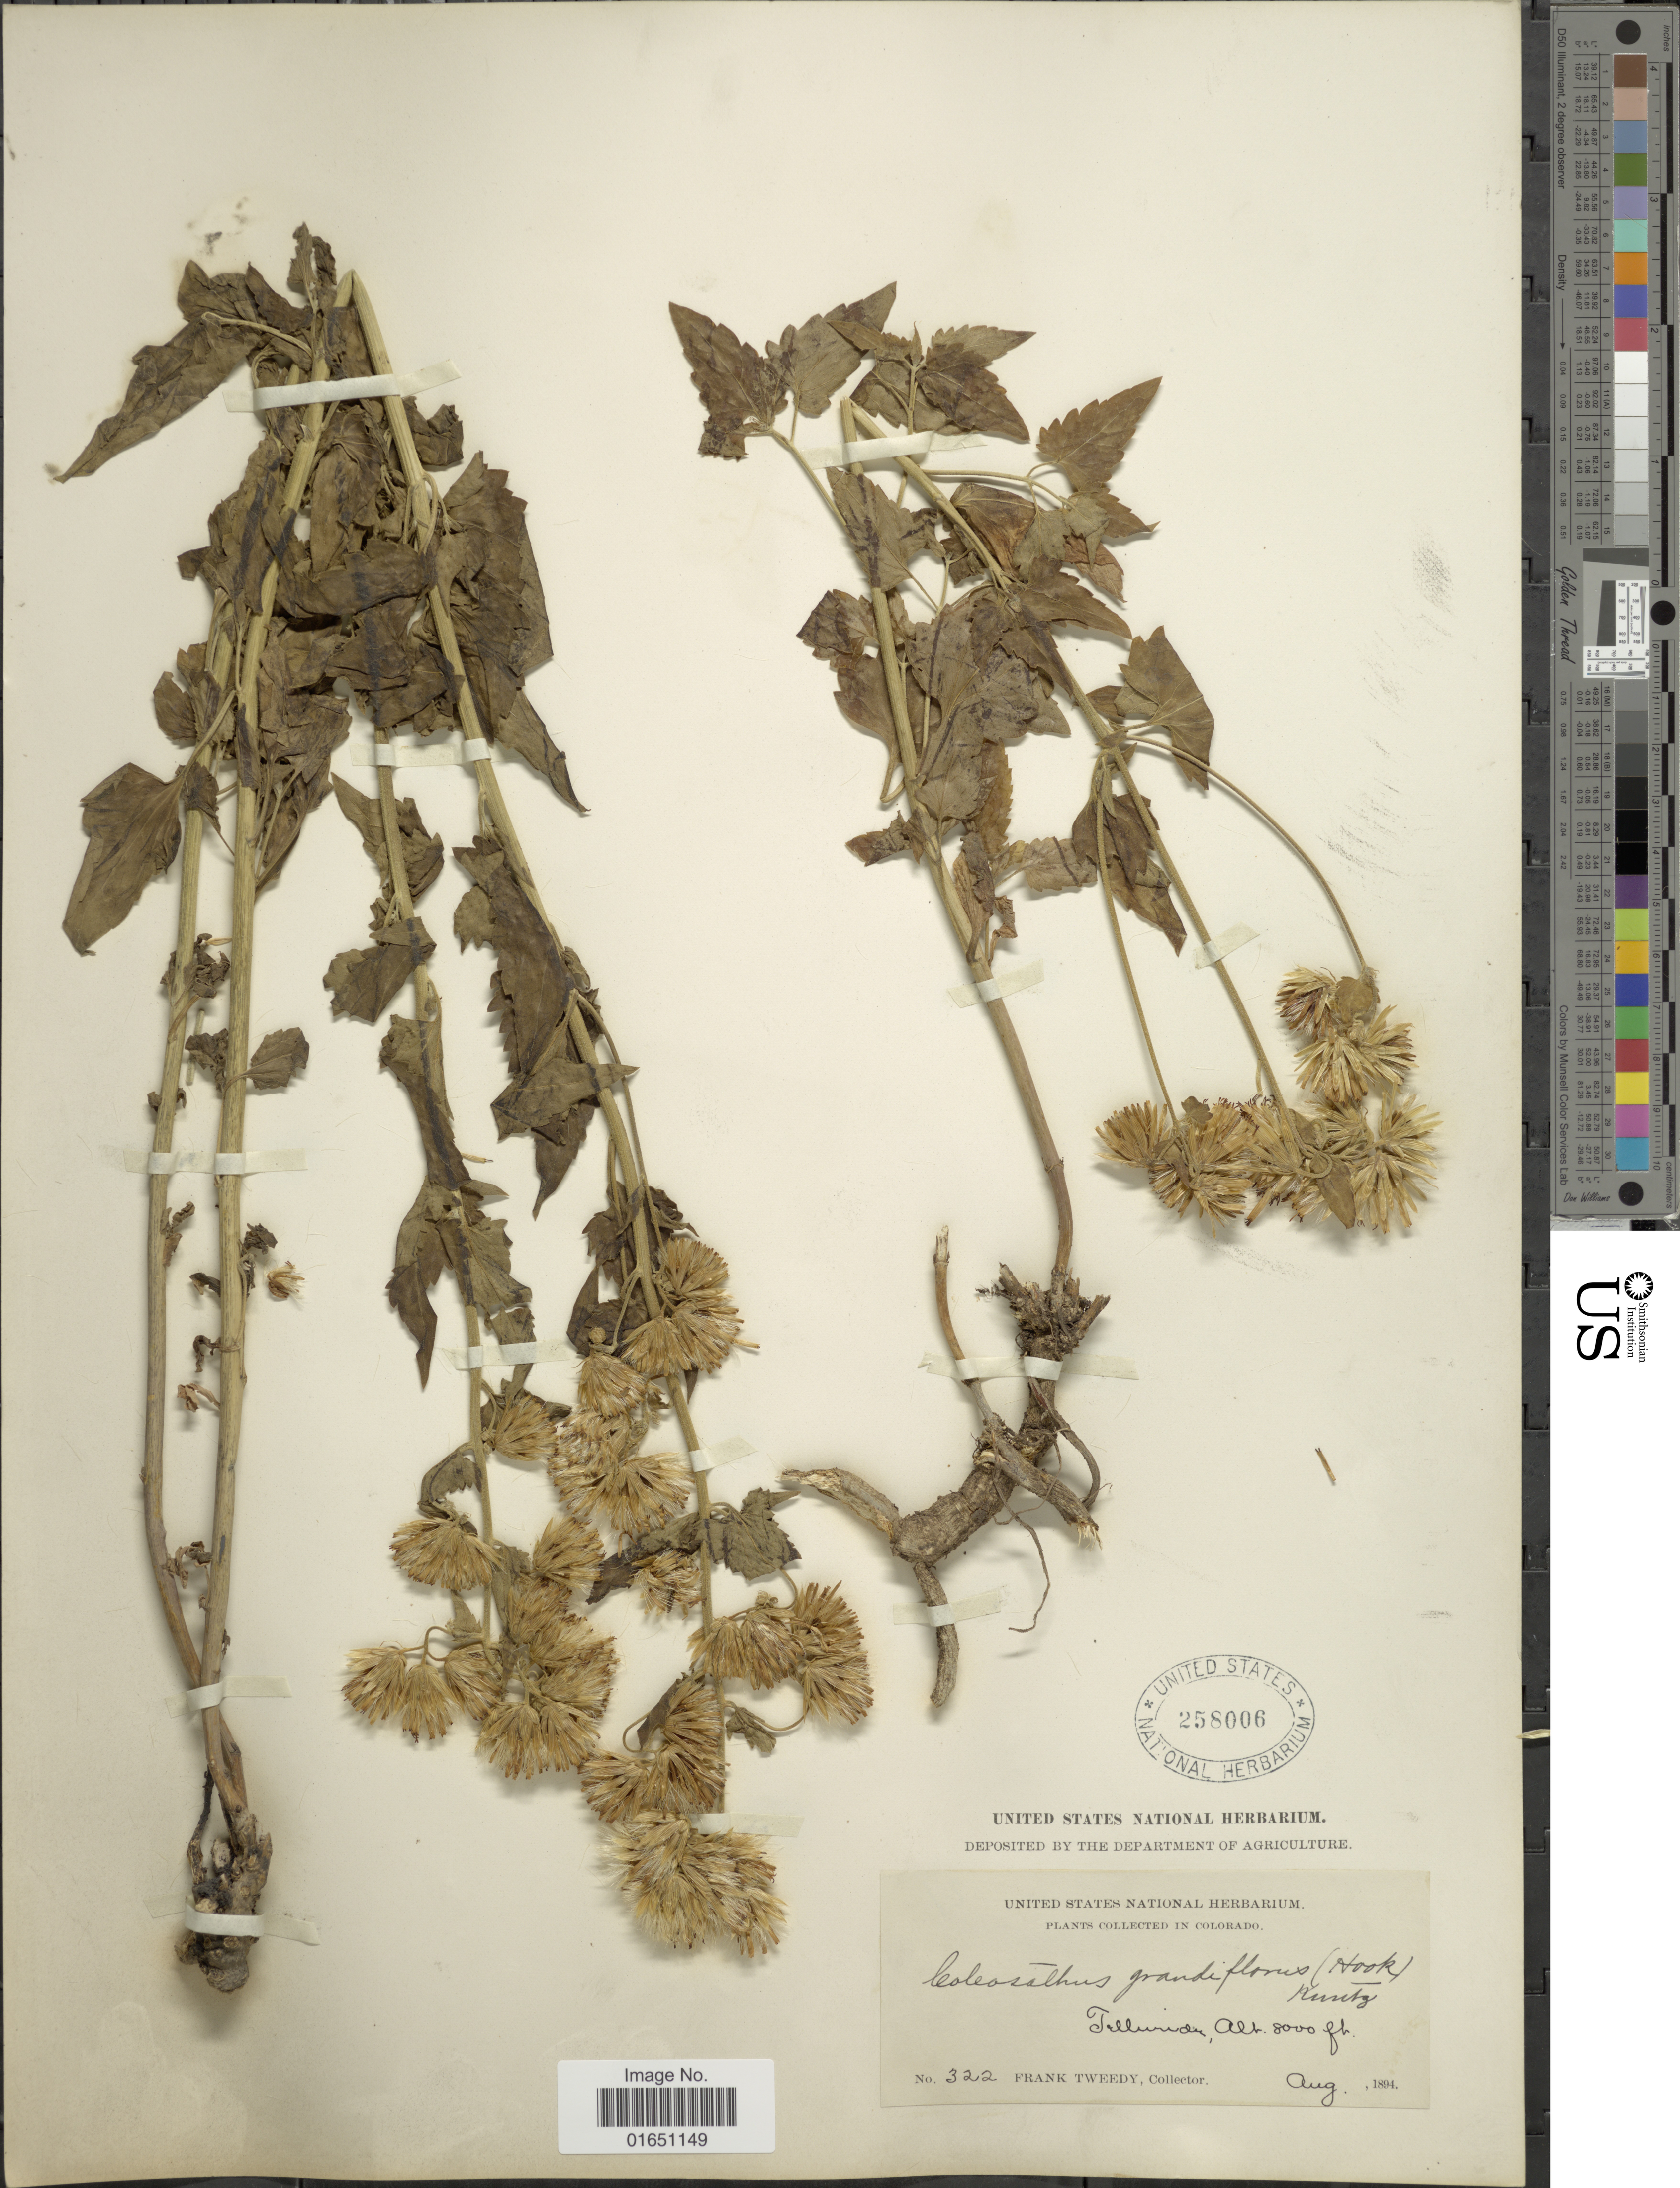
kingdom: Plantae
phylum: Tracheophyta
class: Magnoliopsida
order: Asterales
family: Asteraceae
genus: Brickellia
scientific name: Brickellia grandiflora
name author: (Hook.) Nutt.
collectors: F. Tweedy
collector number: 322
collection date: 1894-08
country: United States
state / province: Colorado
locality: Talluride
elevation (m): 2438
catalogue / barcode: US 258006